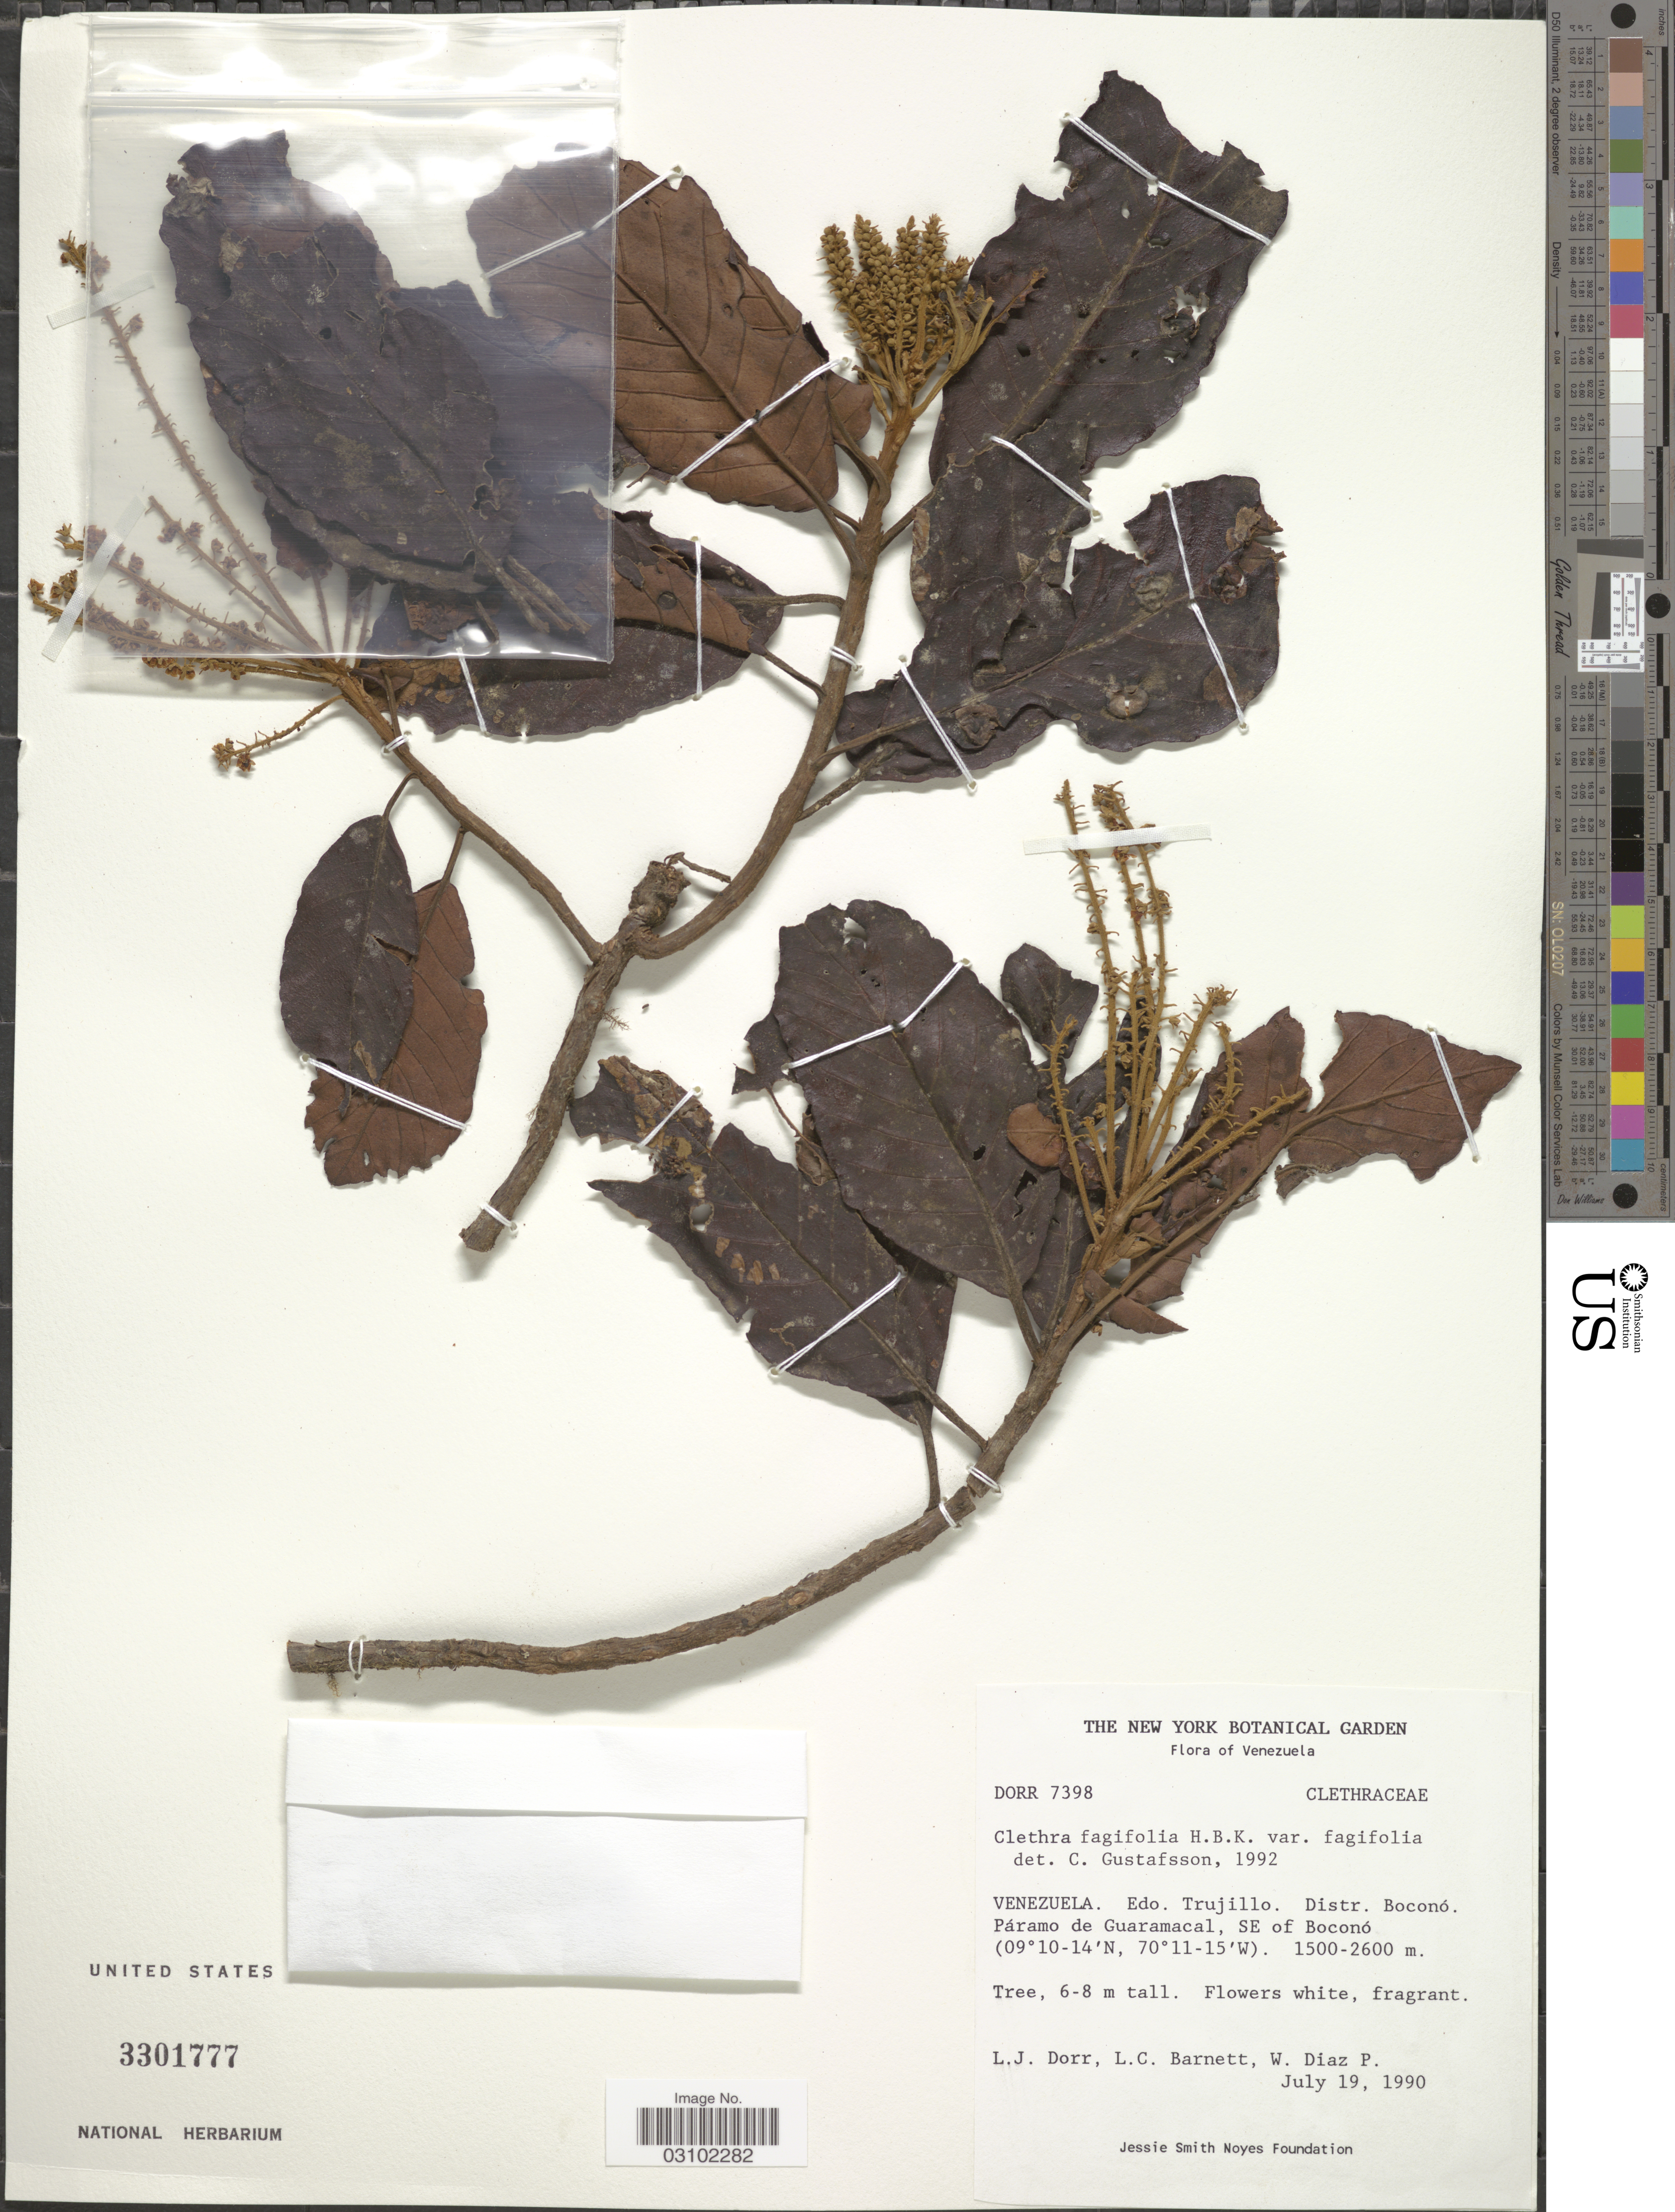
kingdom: Plantae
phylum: Tracheophyta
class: Magnoliopsida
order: Ericales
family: Clethraceae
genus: Clethra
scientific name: Clethra fagifolia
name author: Kunth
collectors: L. J. Dorr, L. C. Barnett & W. Díaz P.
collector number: DORR7398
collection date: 1990-07-19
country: Venezuela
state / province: Trujillo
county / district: Boconó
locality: Páramo de Guaramacal, SE of Boconó.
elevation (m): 1500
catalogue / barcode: US 330177